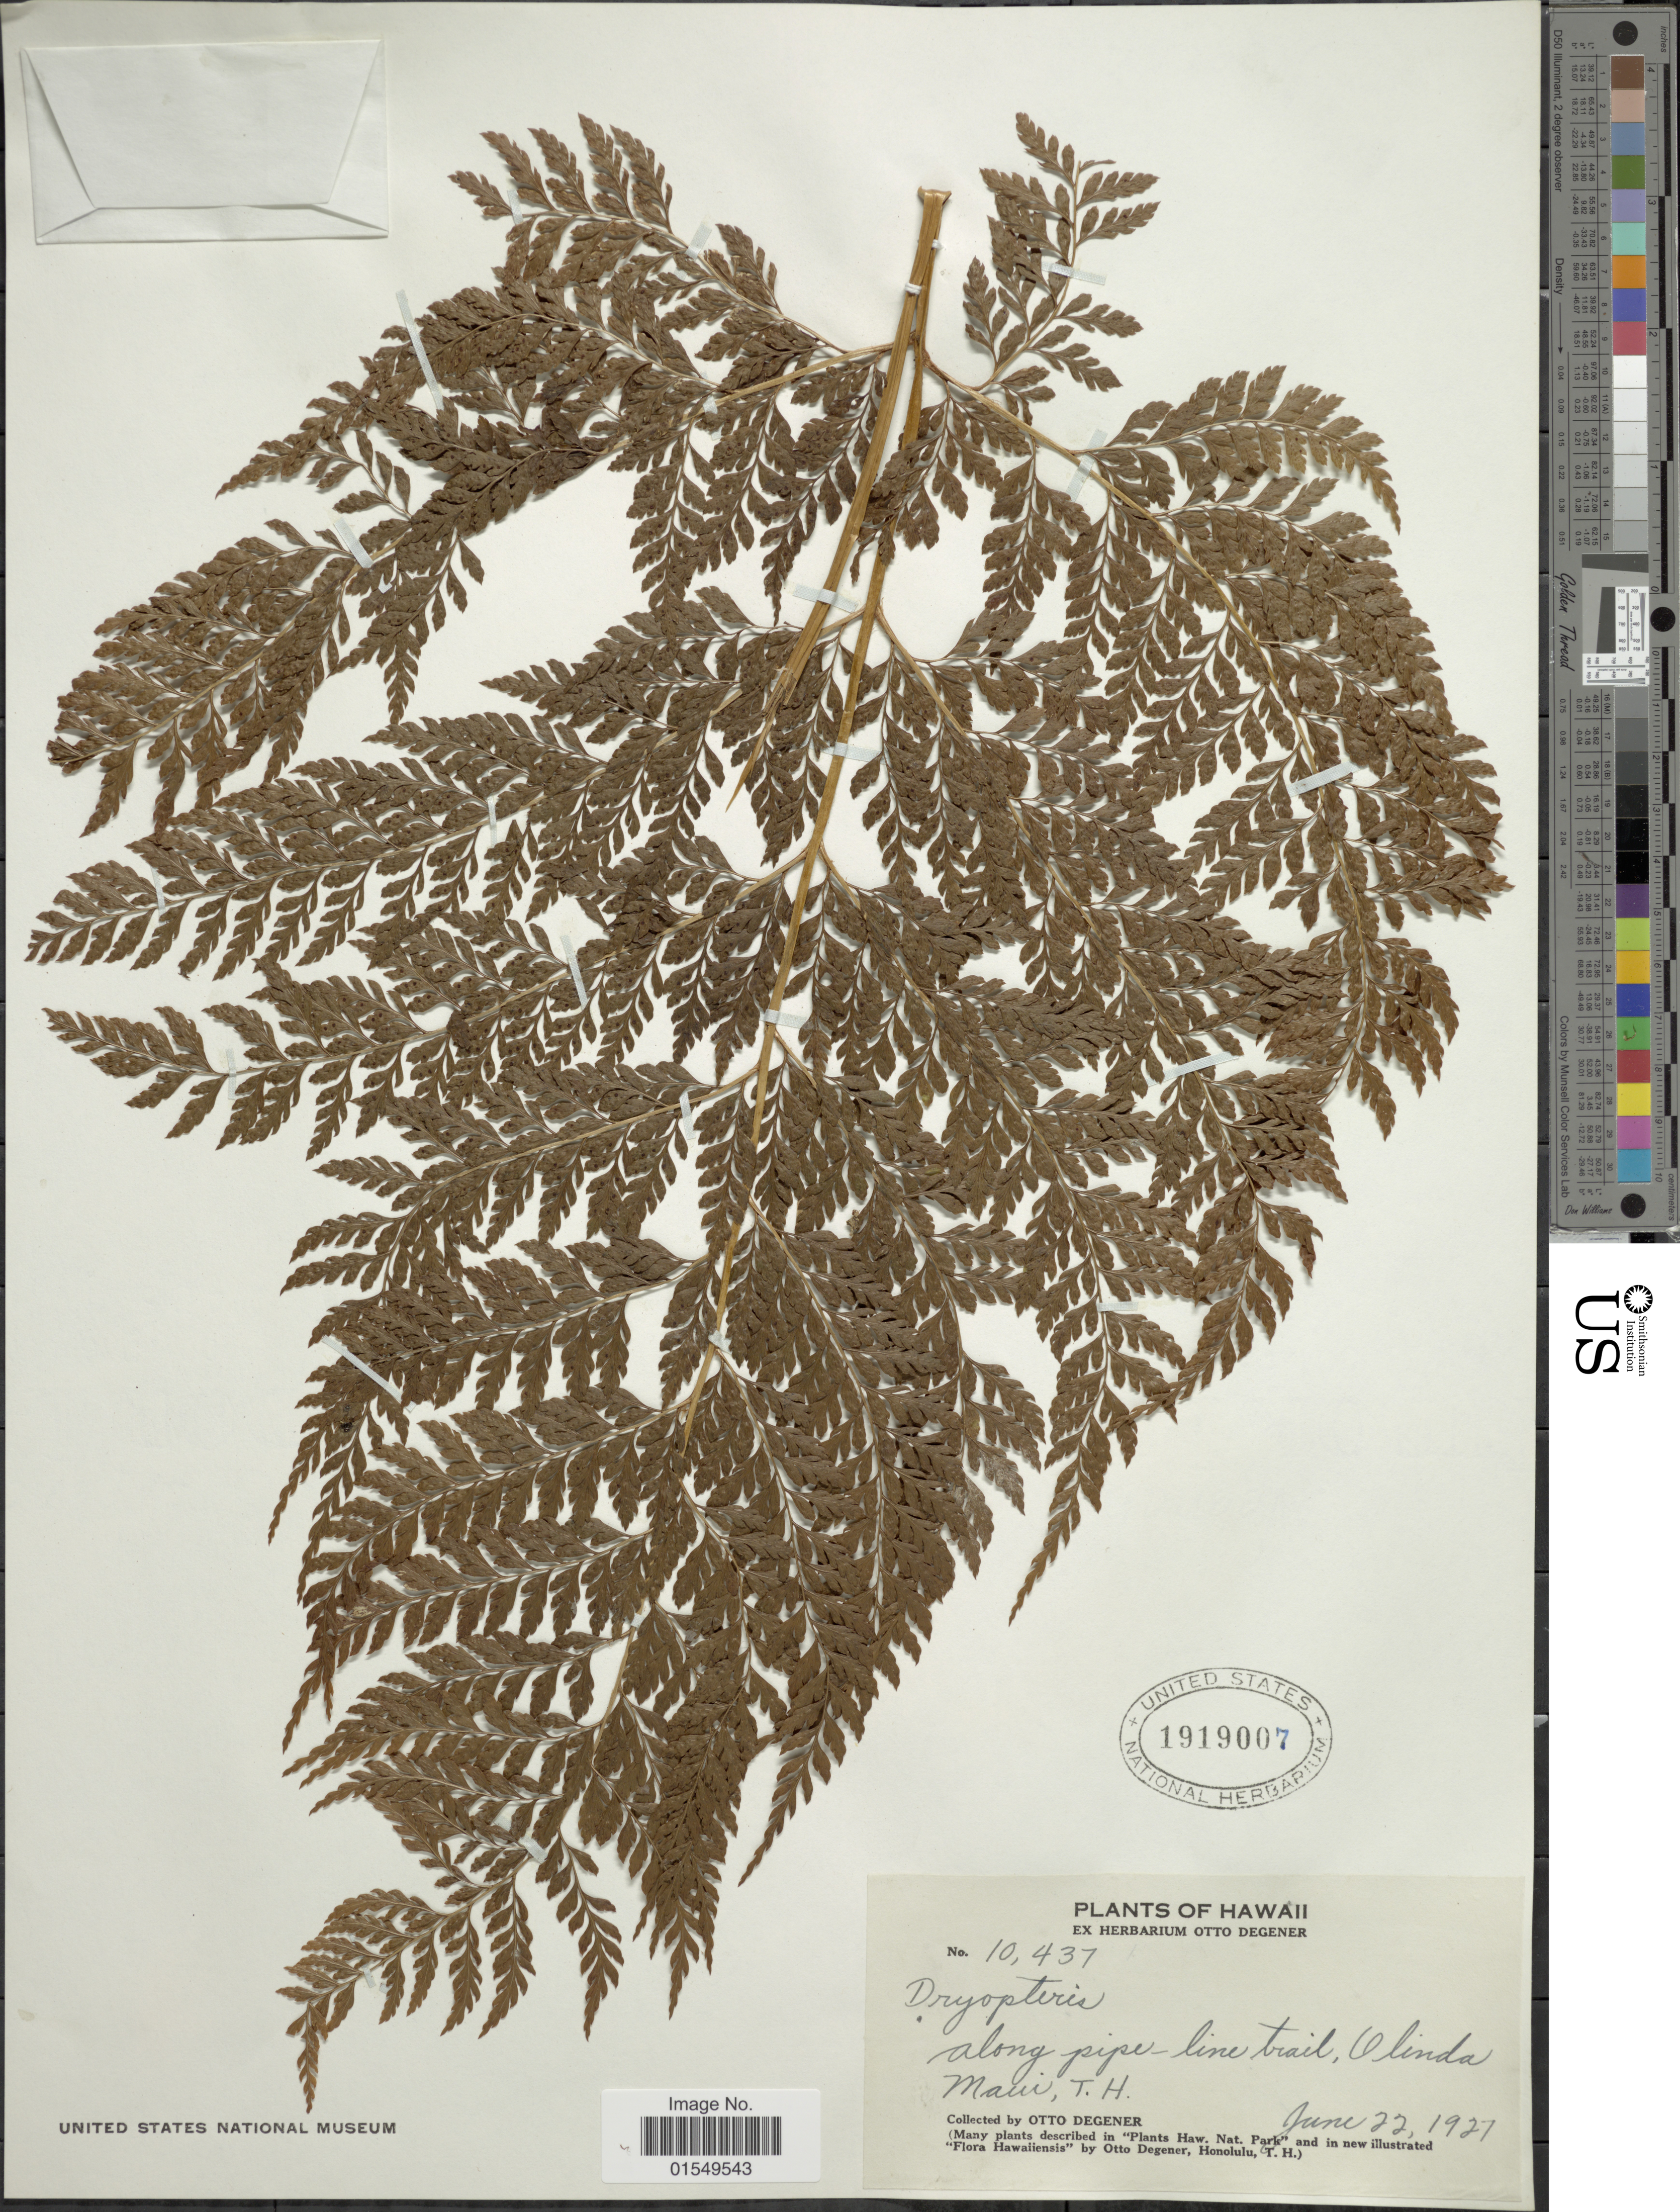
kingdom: Plantae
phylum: Tracheophyta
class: Polypodiopsida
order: Polypodiales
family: Dryopteridaceae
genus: Arachniodes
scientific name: Arachniodes sp.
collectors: O. Degener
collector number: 10437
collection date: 1927-06-22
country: United States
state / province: Hawaii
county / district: Maui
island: Maui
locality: Along pipe-line trail, Olinda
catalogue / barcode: US 1919007